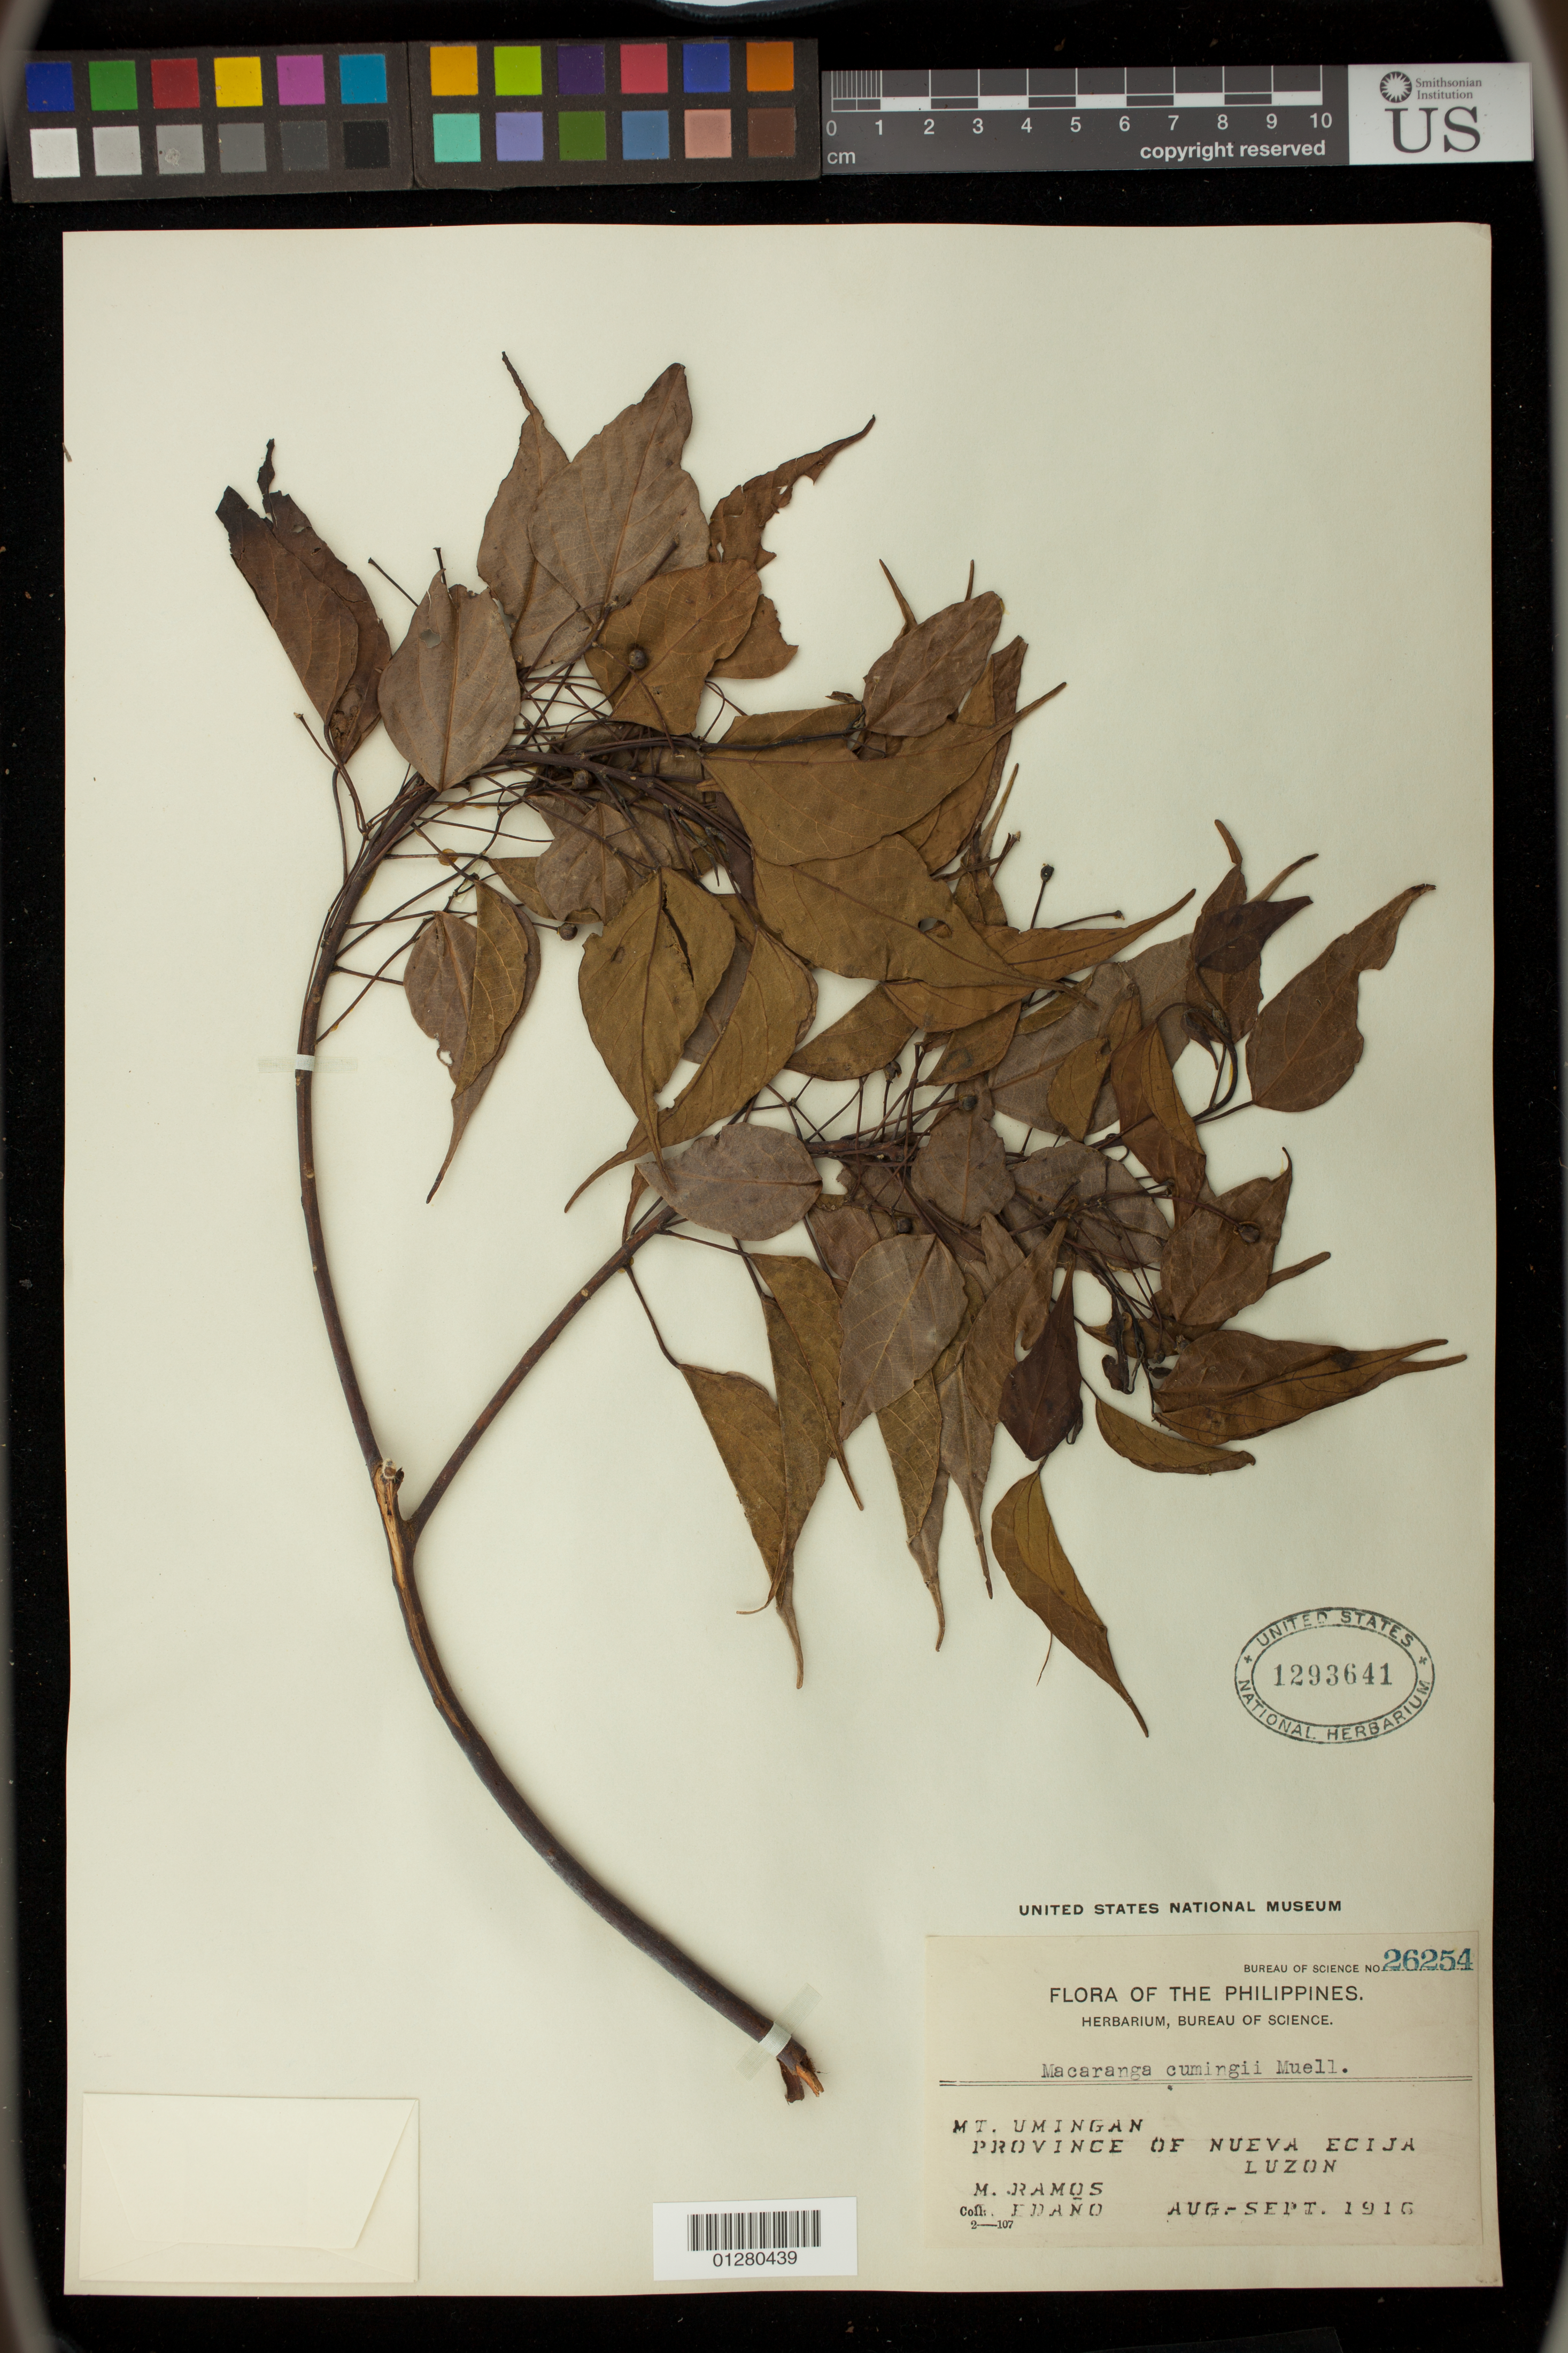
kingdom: Plantae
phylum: Tracheophyta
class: Magnoliopsida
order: Malpighiales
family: Euphorbiaceae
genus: Macaranga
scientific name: Macaranga cumingii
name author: Müll. Arg.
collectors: M. Ramos & G. E. Edaño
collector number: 26254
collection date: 1916-08/1916-09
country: Philippines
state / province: Central Luzon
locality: Mt. Umingan, Province of Nueva Ecija, Luzon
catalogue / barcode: US 1293641